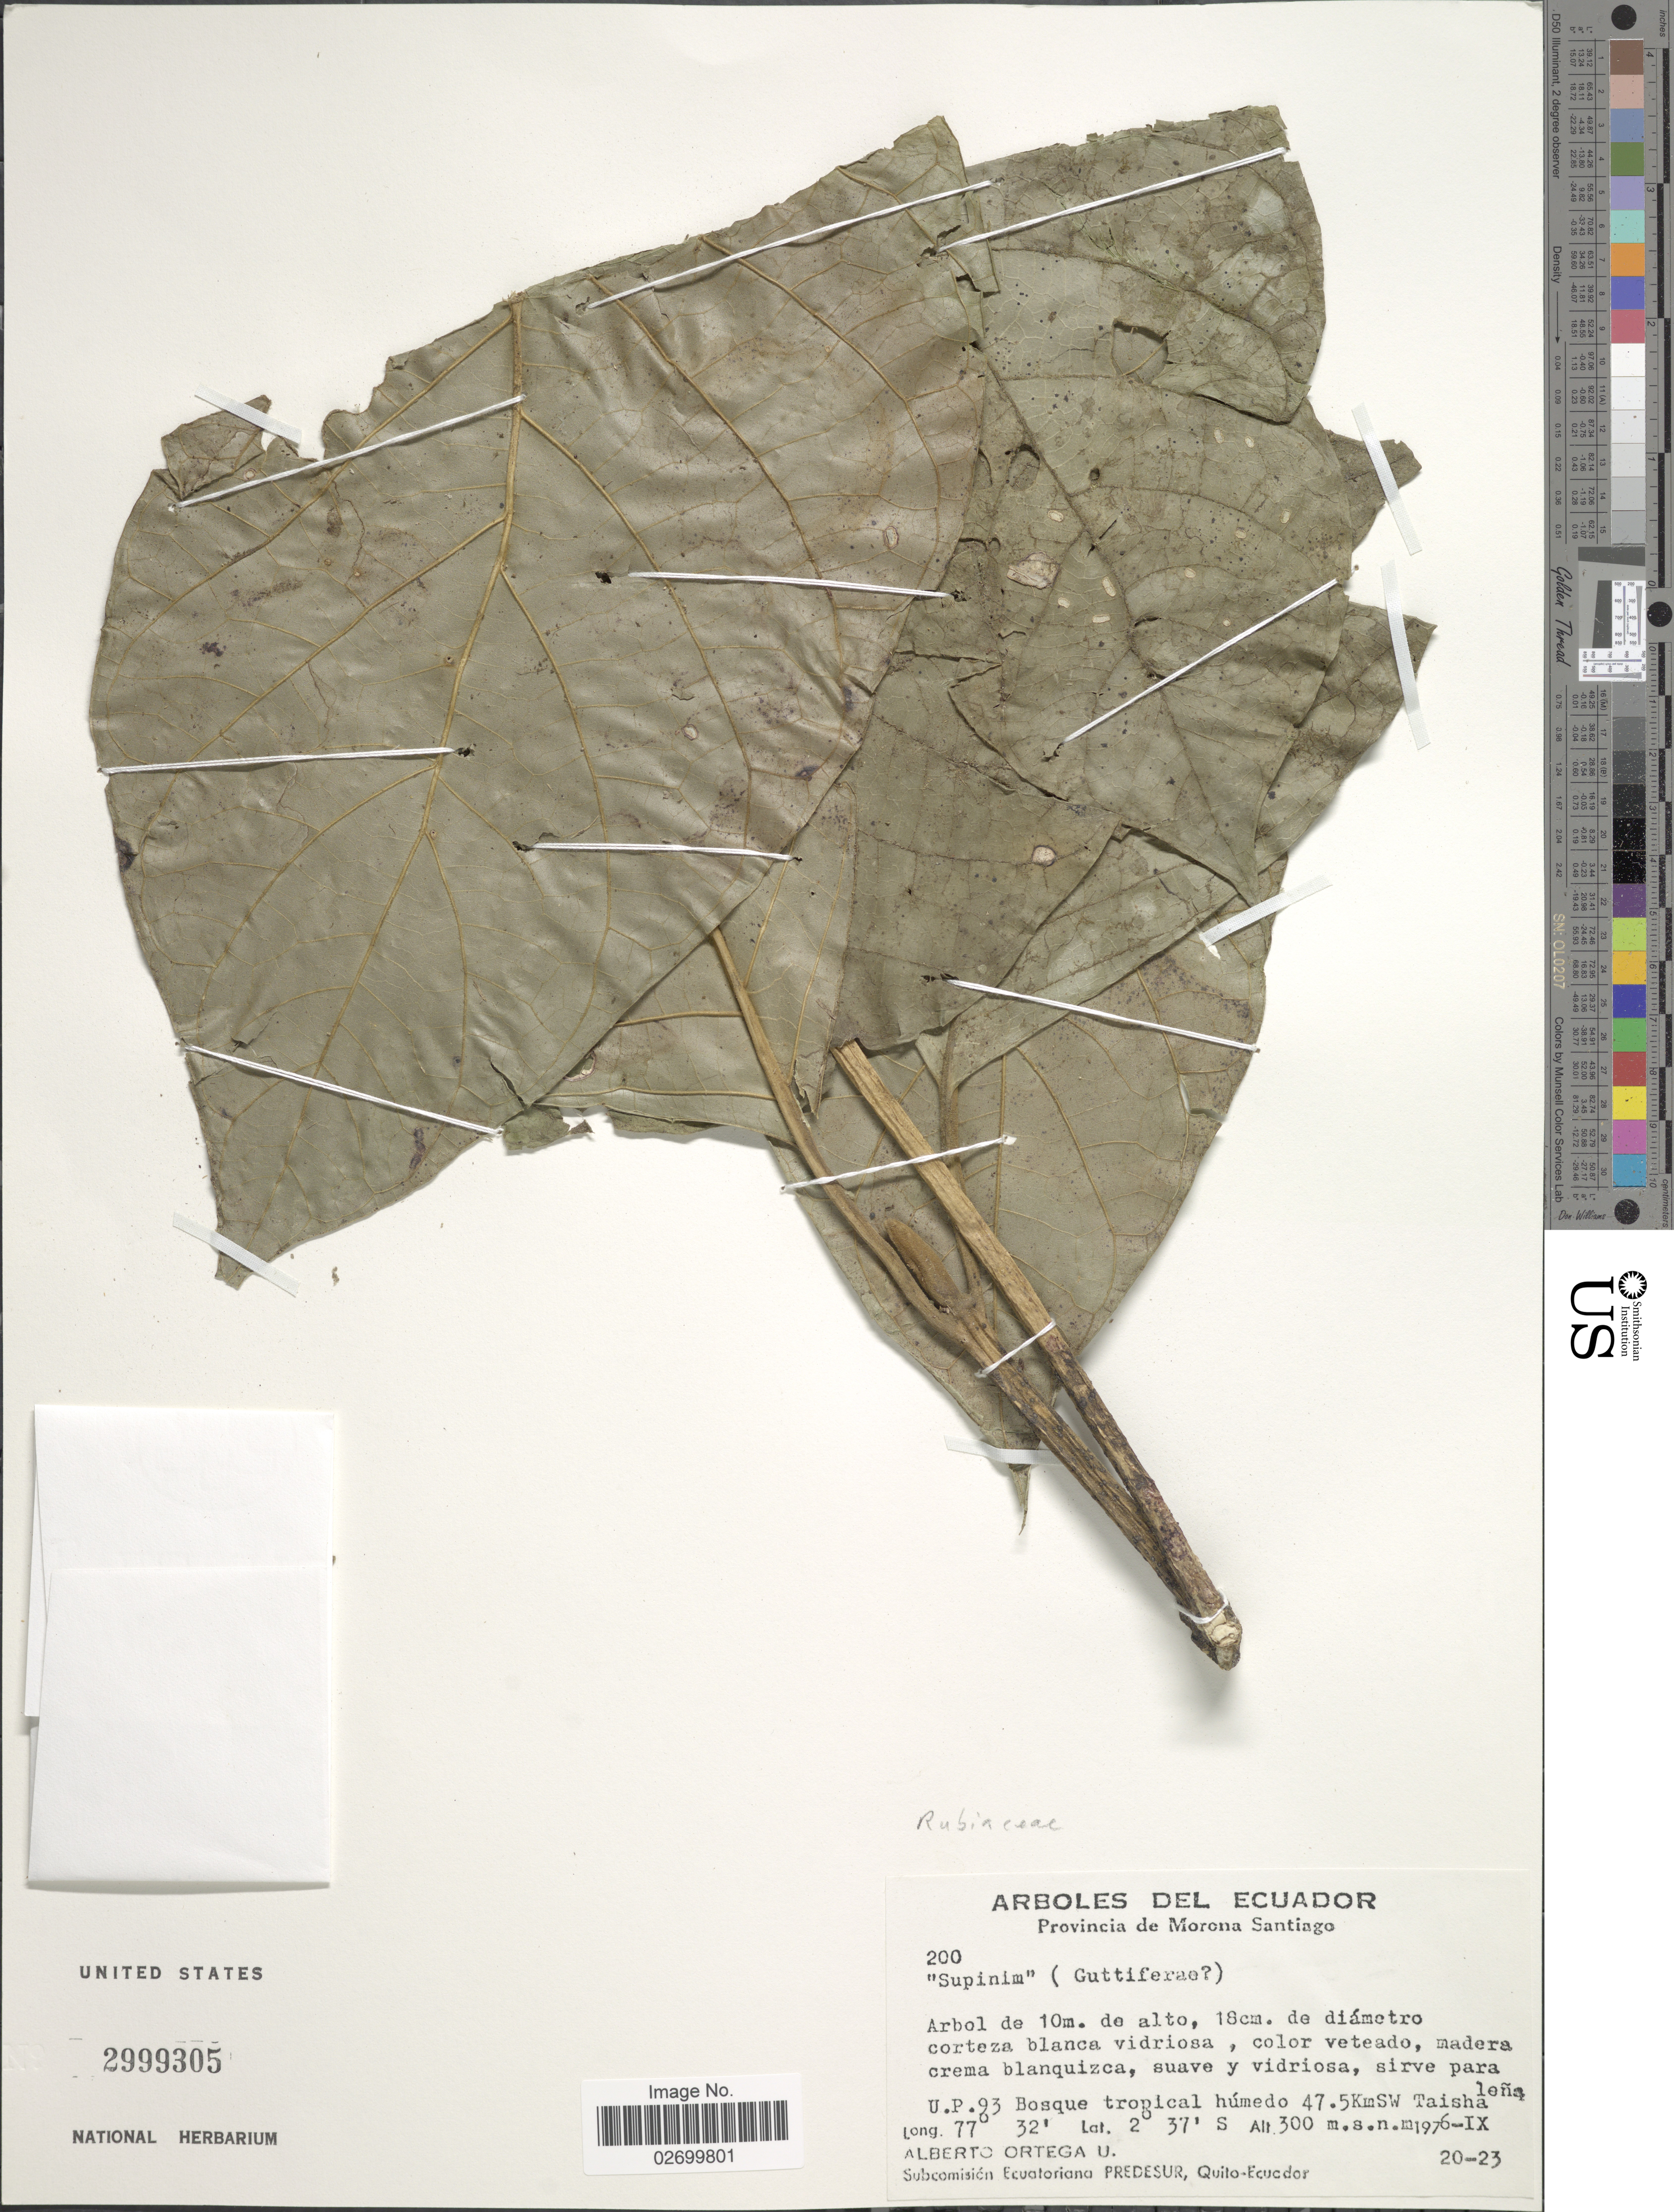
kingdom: Plantae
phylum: Tracheophyta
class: Magnoliopsida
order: Gentianales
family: Rubiaceae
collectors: A. T. Ortega U.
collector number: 200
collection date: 1976-09-20/1976-09-23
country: Ecuador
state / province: Morona-Santiago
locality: U.P. 93 Bosque tropical humedo 47.5 Km SW Taisha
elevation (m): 300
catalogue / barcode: US 2999305